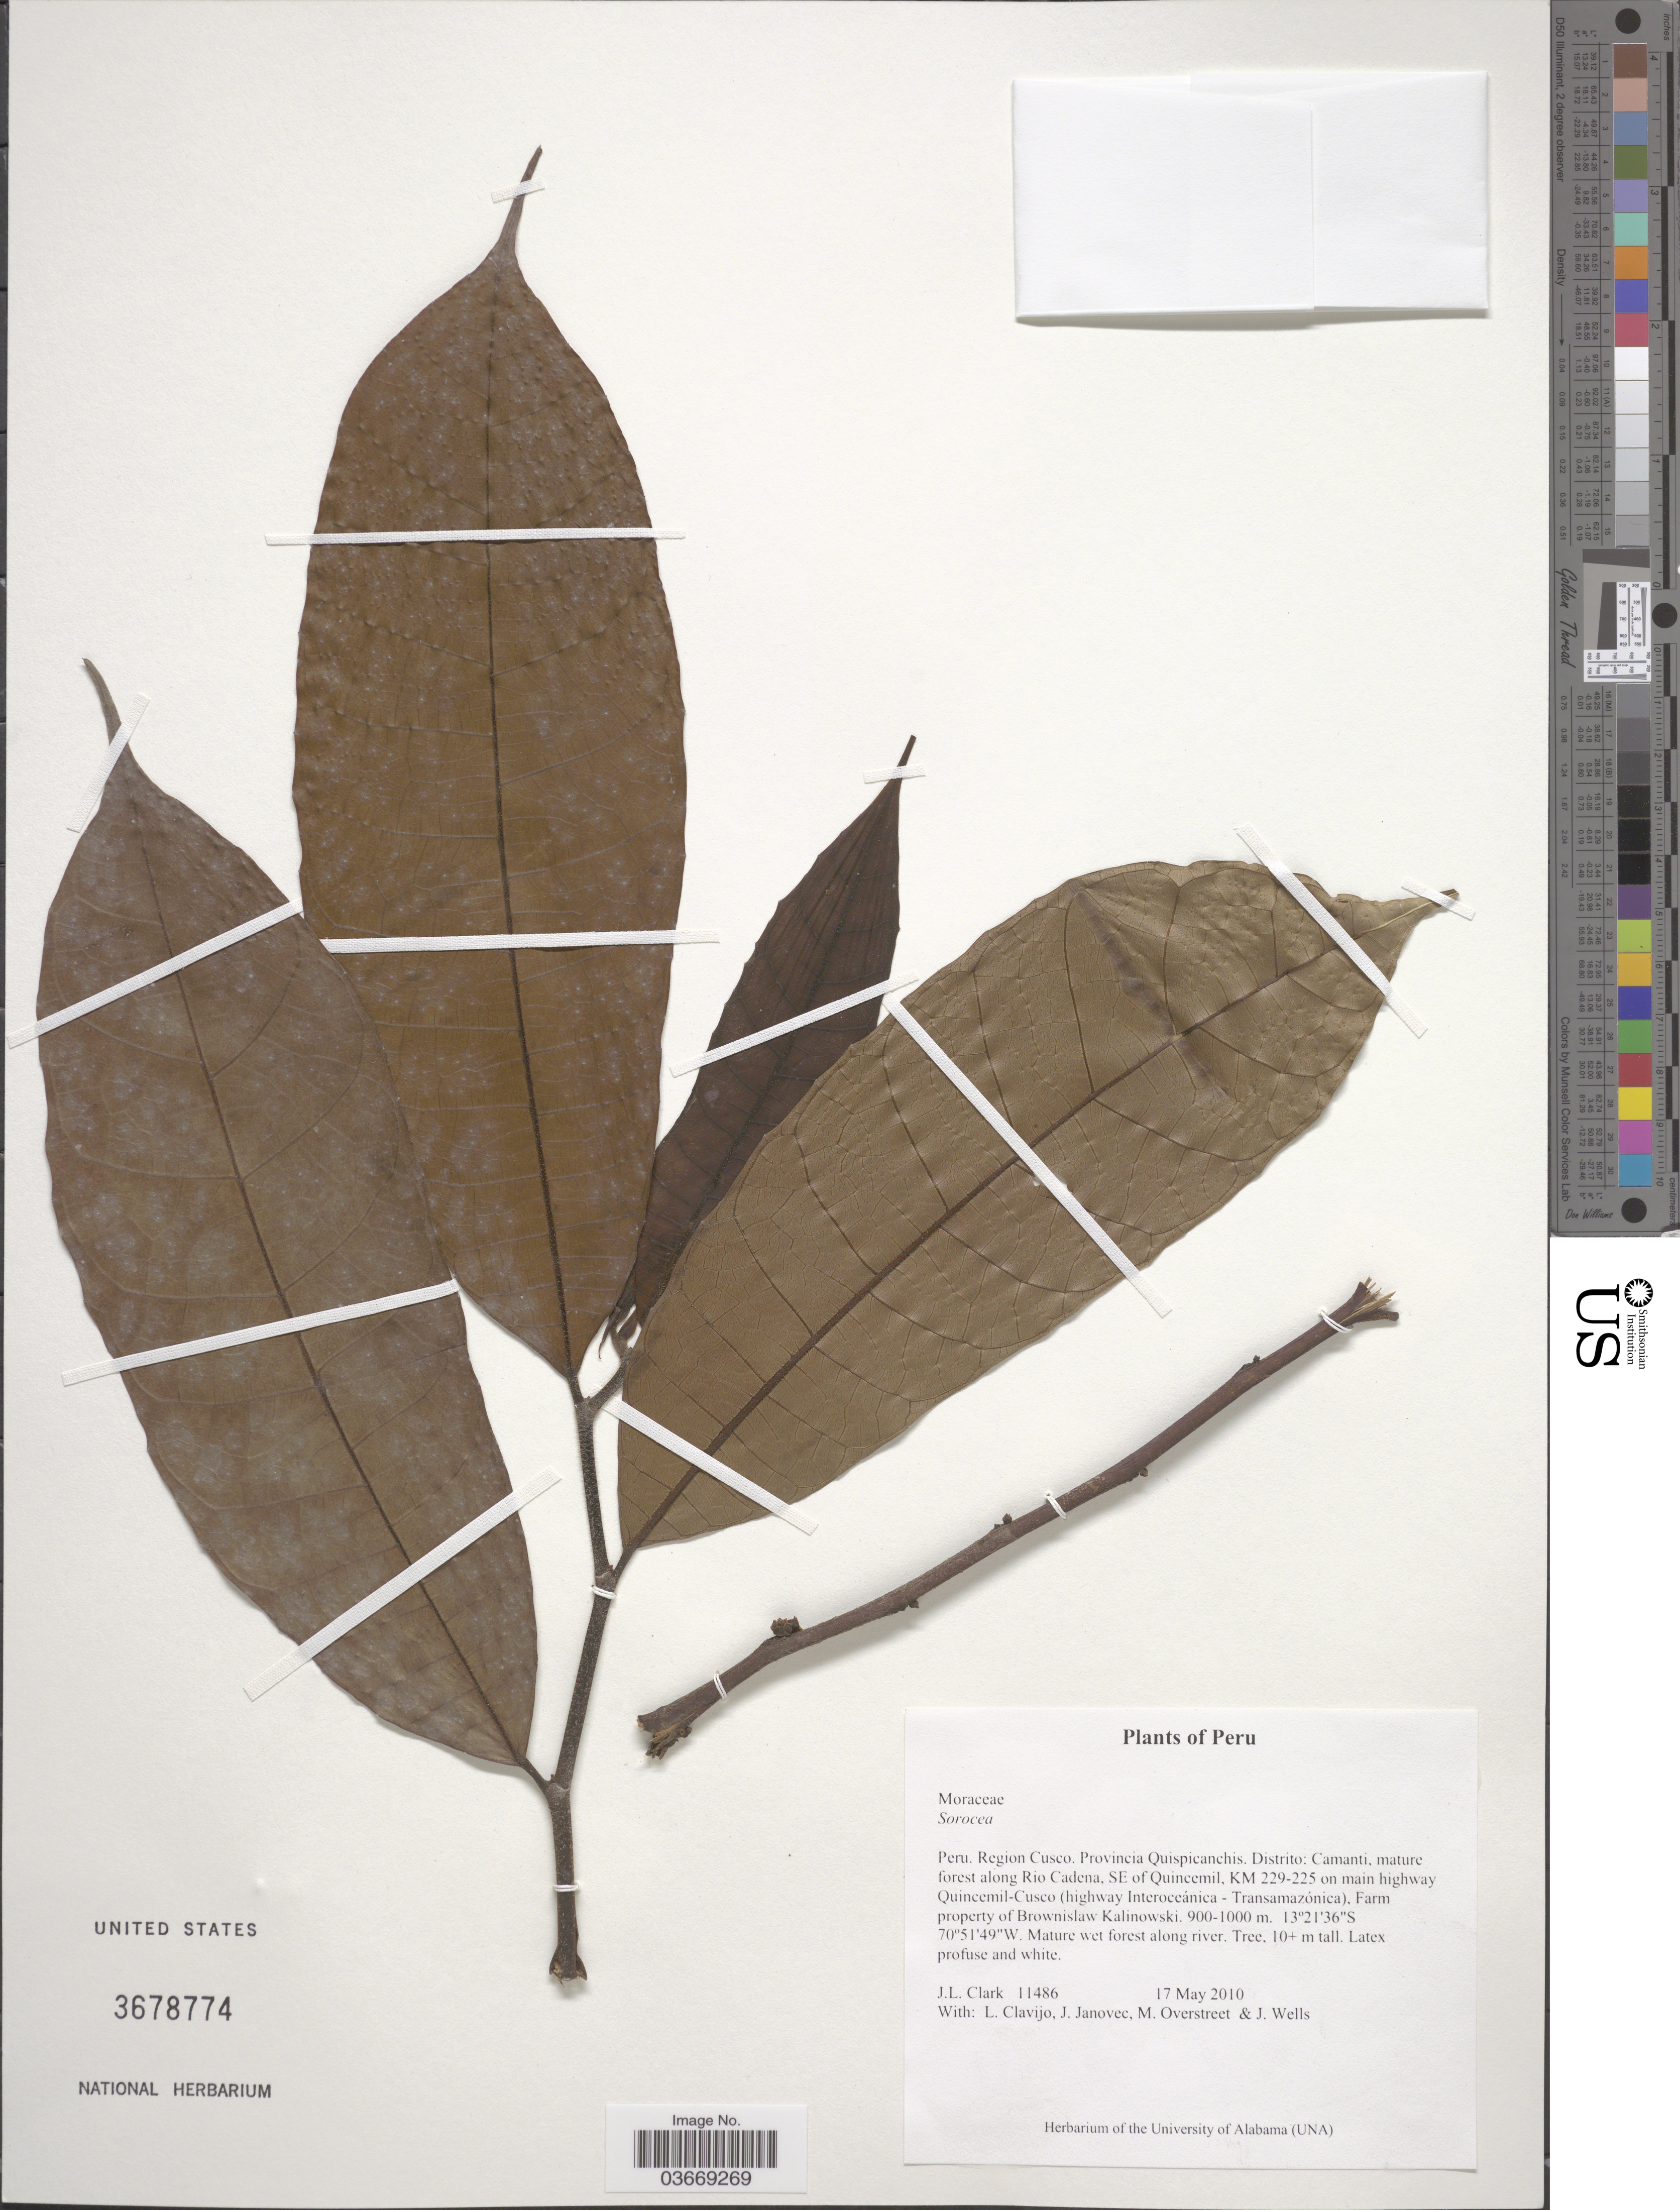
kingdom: Plantae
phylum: Tracheophyta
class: Magnoliopsida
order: Rosales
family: Moraceae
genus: Sorocea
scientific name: Sorocea sp.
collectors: J. L. Clark, L. Clavijo, J. Janovec, M. Overstreet & J. Wells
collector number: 11486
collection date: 2010-05-17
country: Peru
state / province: Cusco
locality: Region Cusco. Provincia Quispicanchis. Distrito: Camanti, mature forest along Rio Cadena, SE of Quincemil, KM 229-225 on main highway Quincemil-Cusco (highway Interoceánica - Transamazónica), Farm property of Brownislaw Kalinowski.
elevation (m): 900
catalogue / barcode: US 3678774